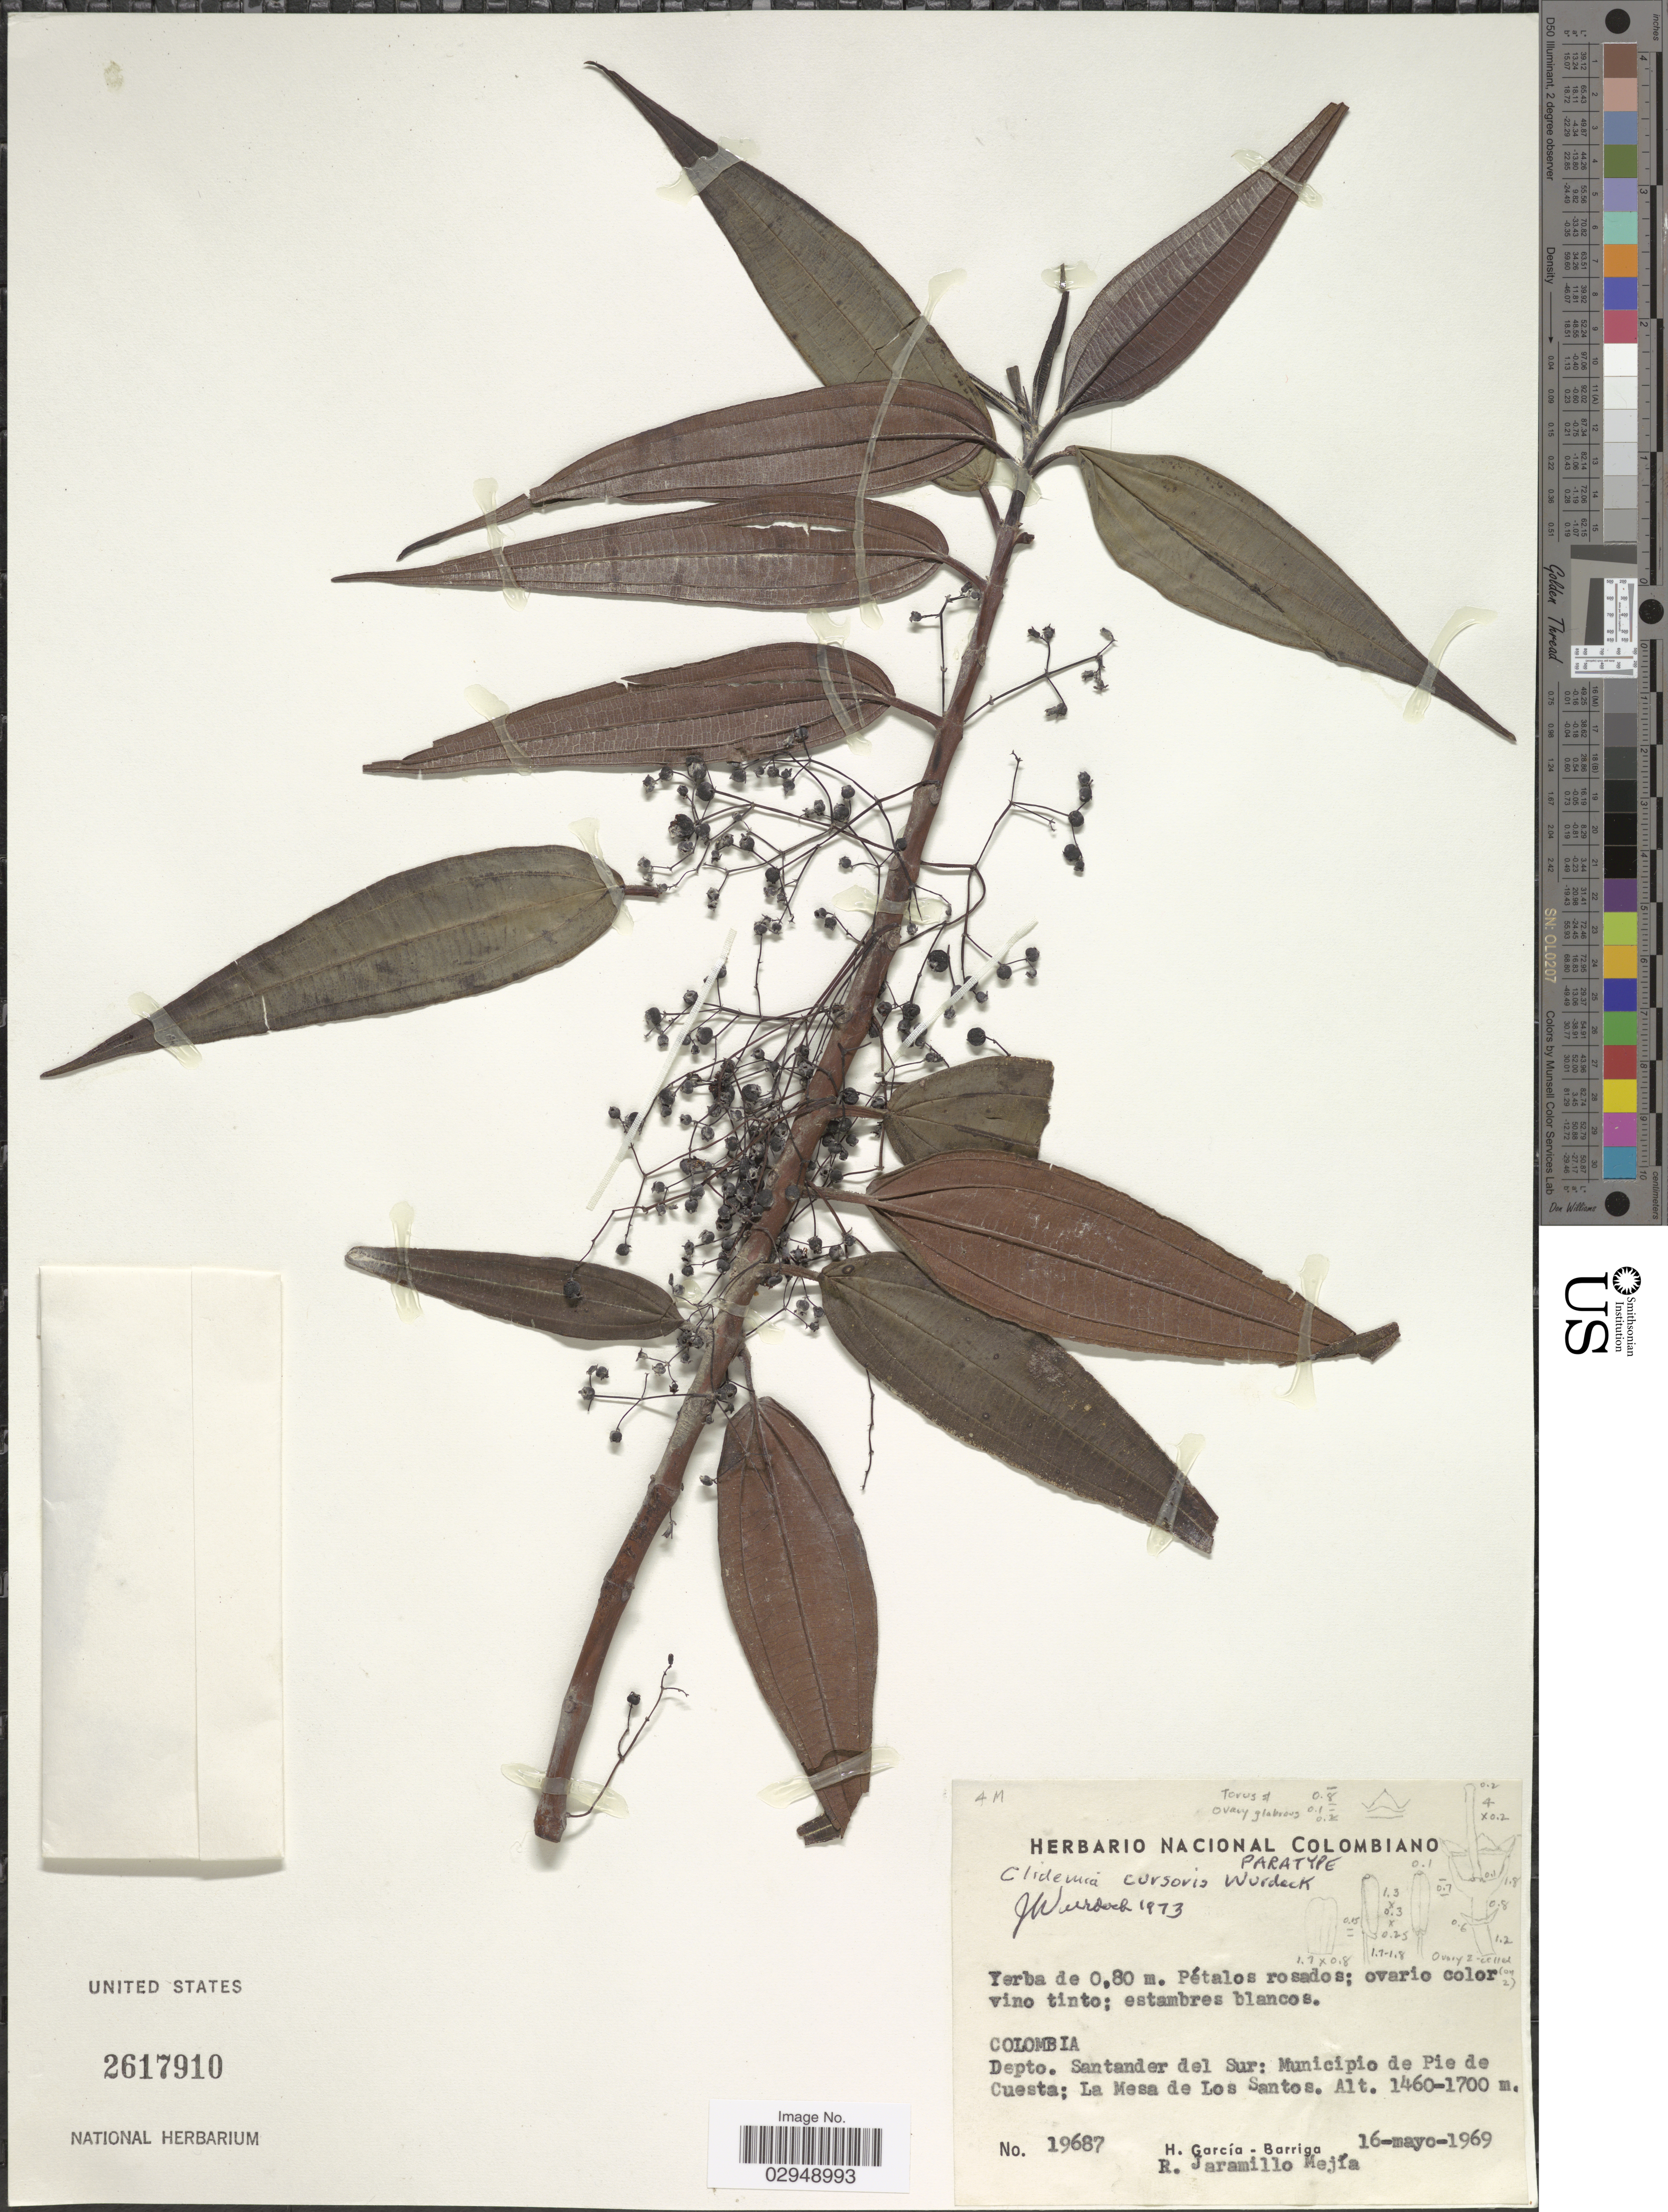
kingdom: Plantae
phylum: Tracheophyta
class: Magnoliopsida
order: Myrtales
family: Melastomataceae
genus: Clidemia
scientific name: Clidemia cursoris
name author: Wurdack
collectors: H. García Barriga & R. Jaramillo M.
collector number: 19687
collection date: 1969-05-16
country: Colombia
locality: Depto. Santander del Sur: Municipio de Pie de Cuesta; La Mesa de Los Santos.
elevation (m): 1460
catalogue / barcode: US 2617910